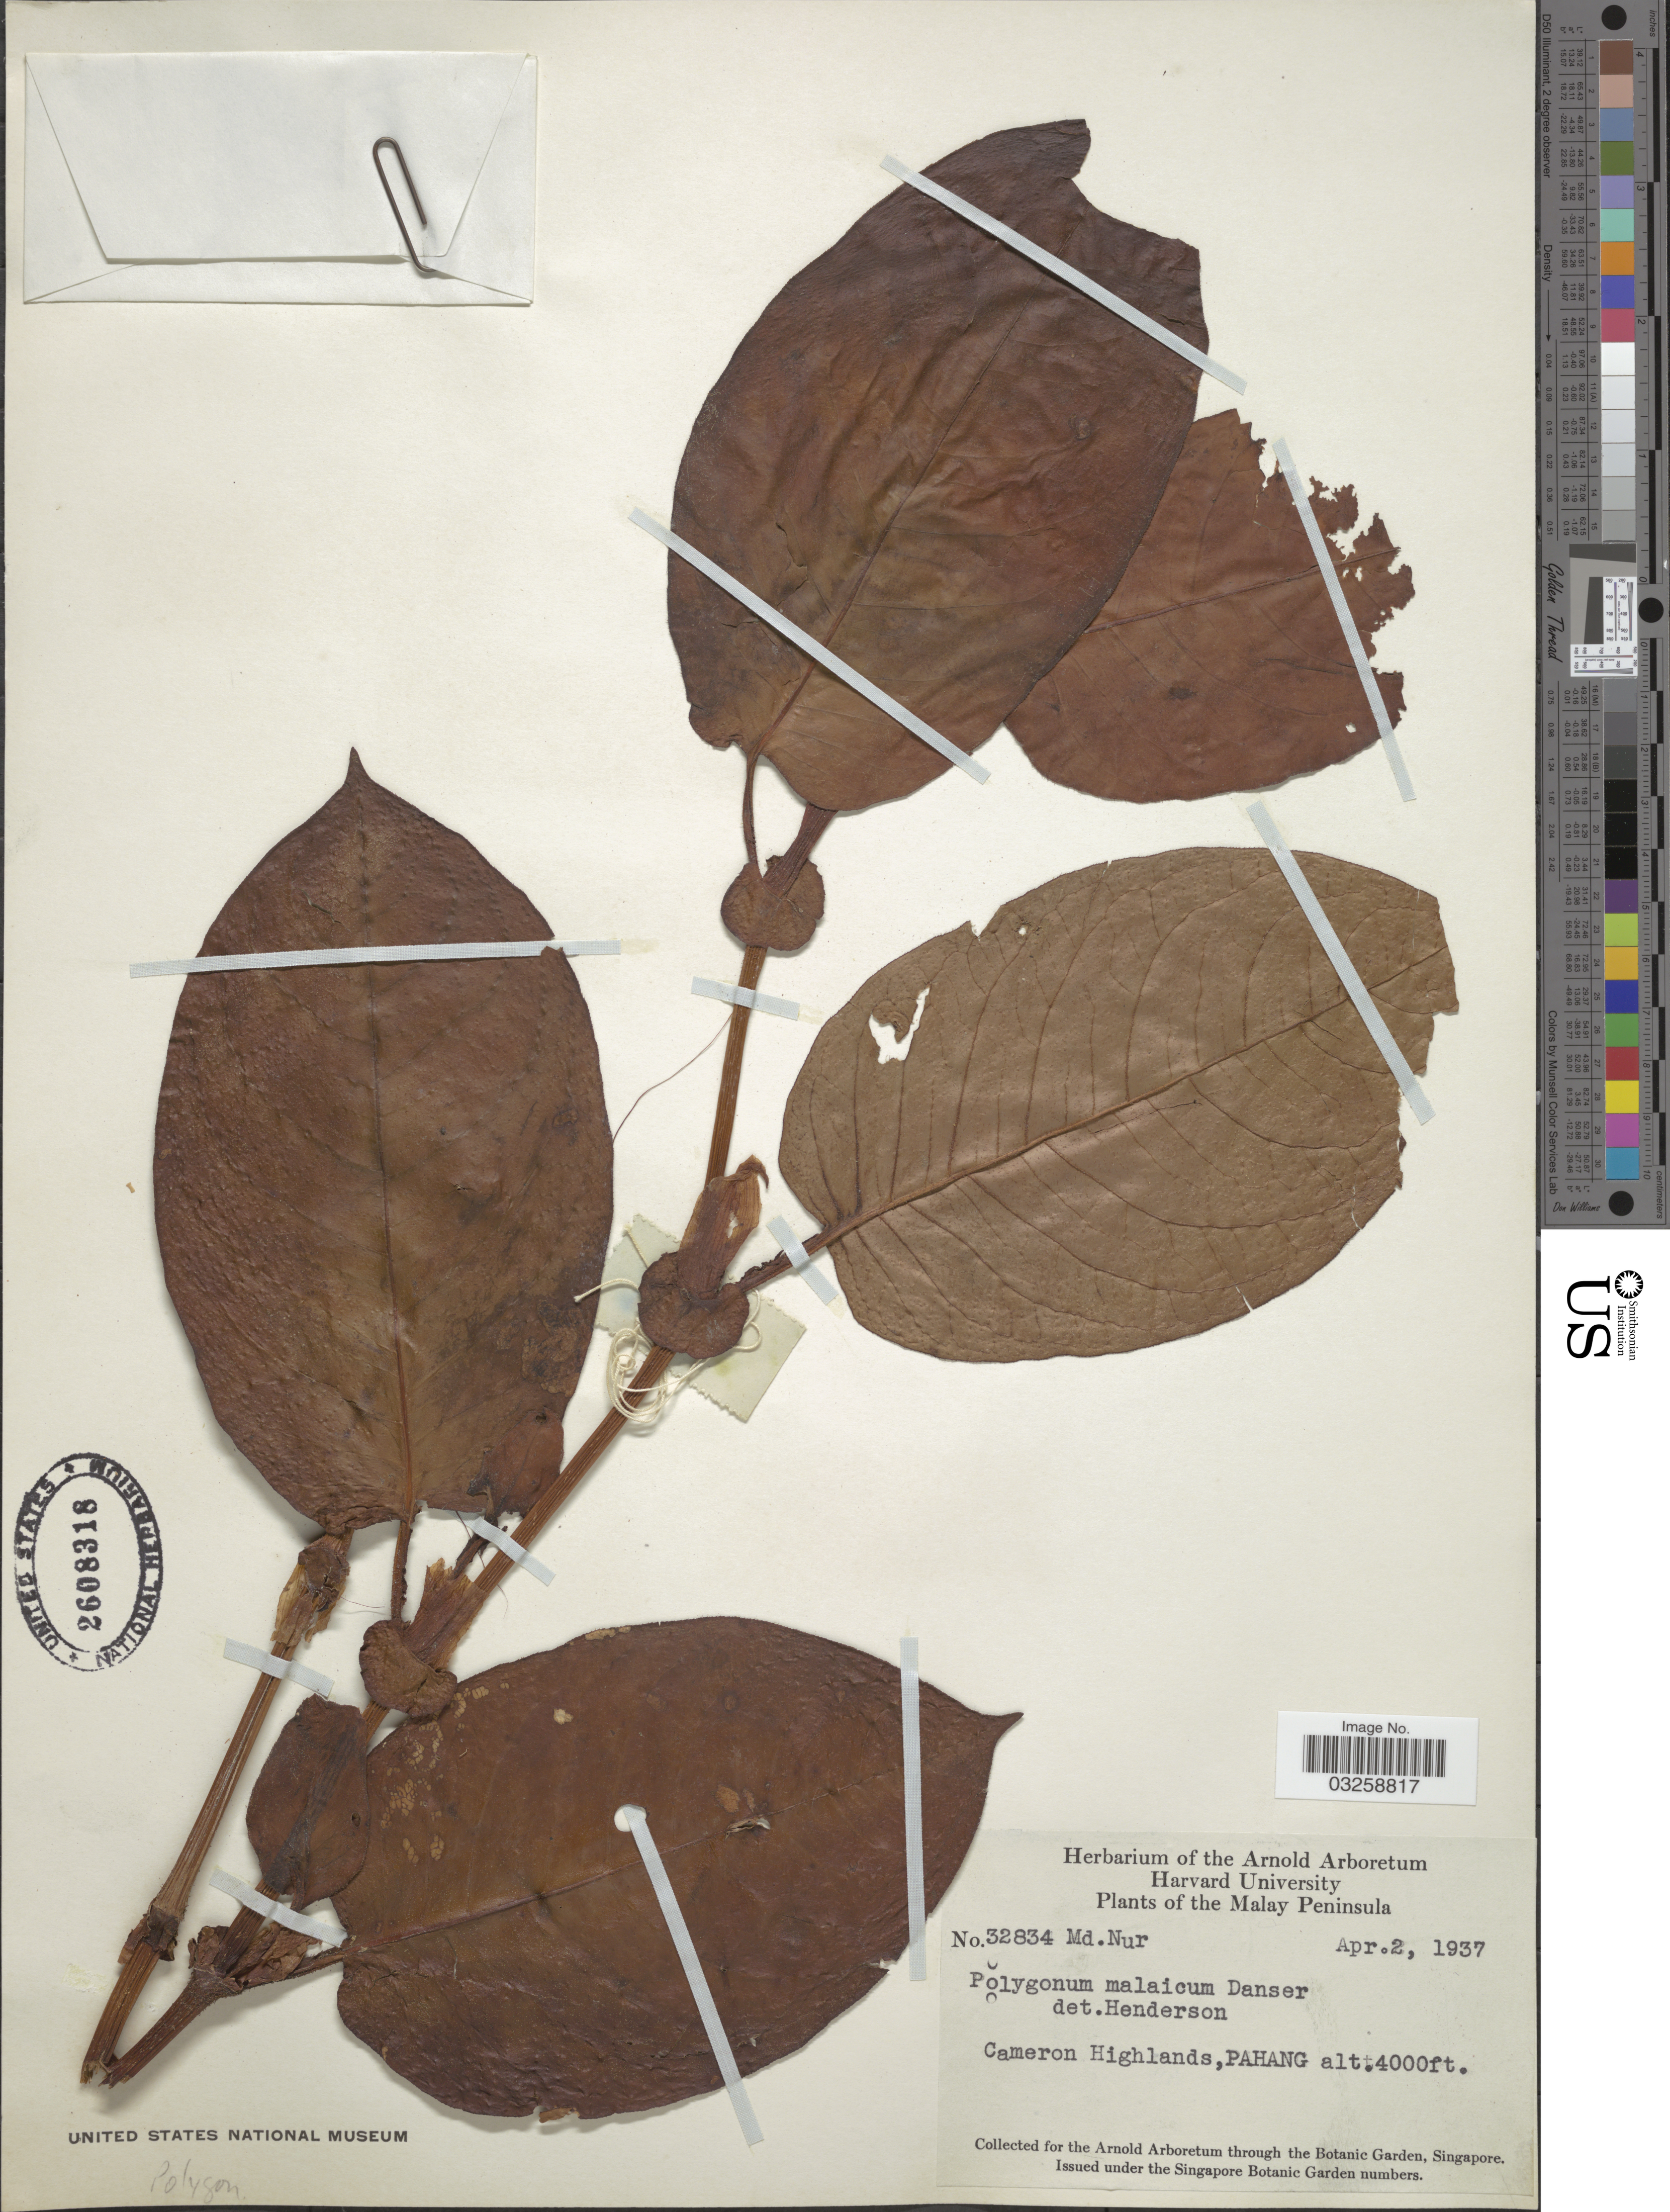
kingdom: Plantae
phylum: Tracheophyta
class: Magnoliopsida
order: Caryophyllales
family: Polygonaceae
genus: Polygonum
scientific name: Polygonum malaicum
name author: Danser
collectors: M. Nur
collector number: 32834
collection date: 1937-04-02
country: Malaysia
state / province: Pahang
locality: Malay Peninsula. Cameron Highlands, Pahang.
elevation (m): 1219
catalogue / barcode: US 2608318